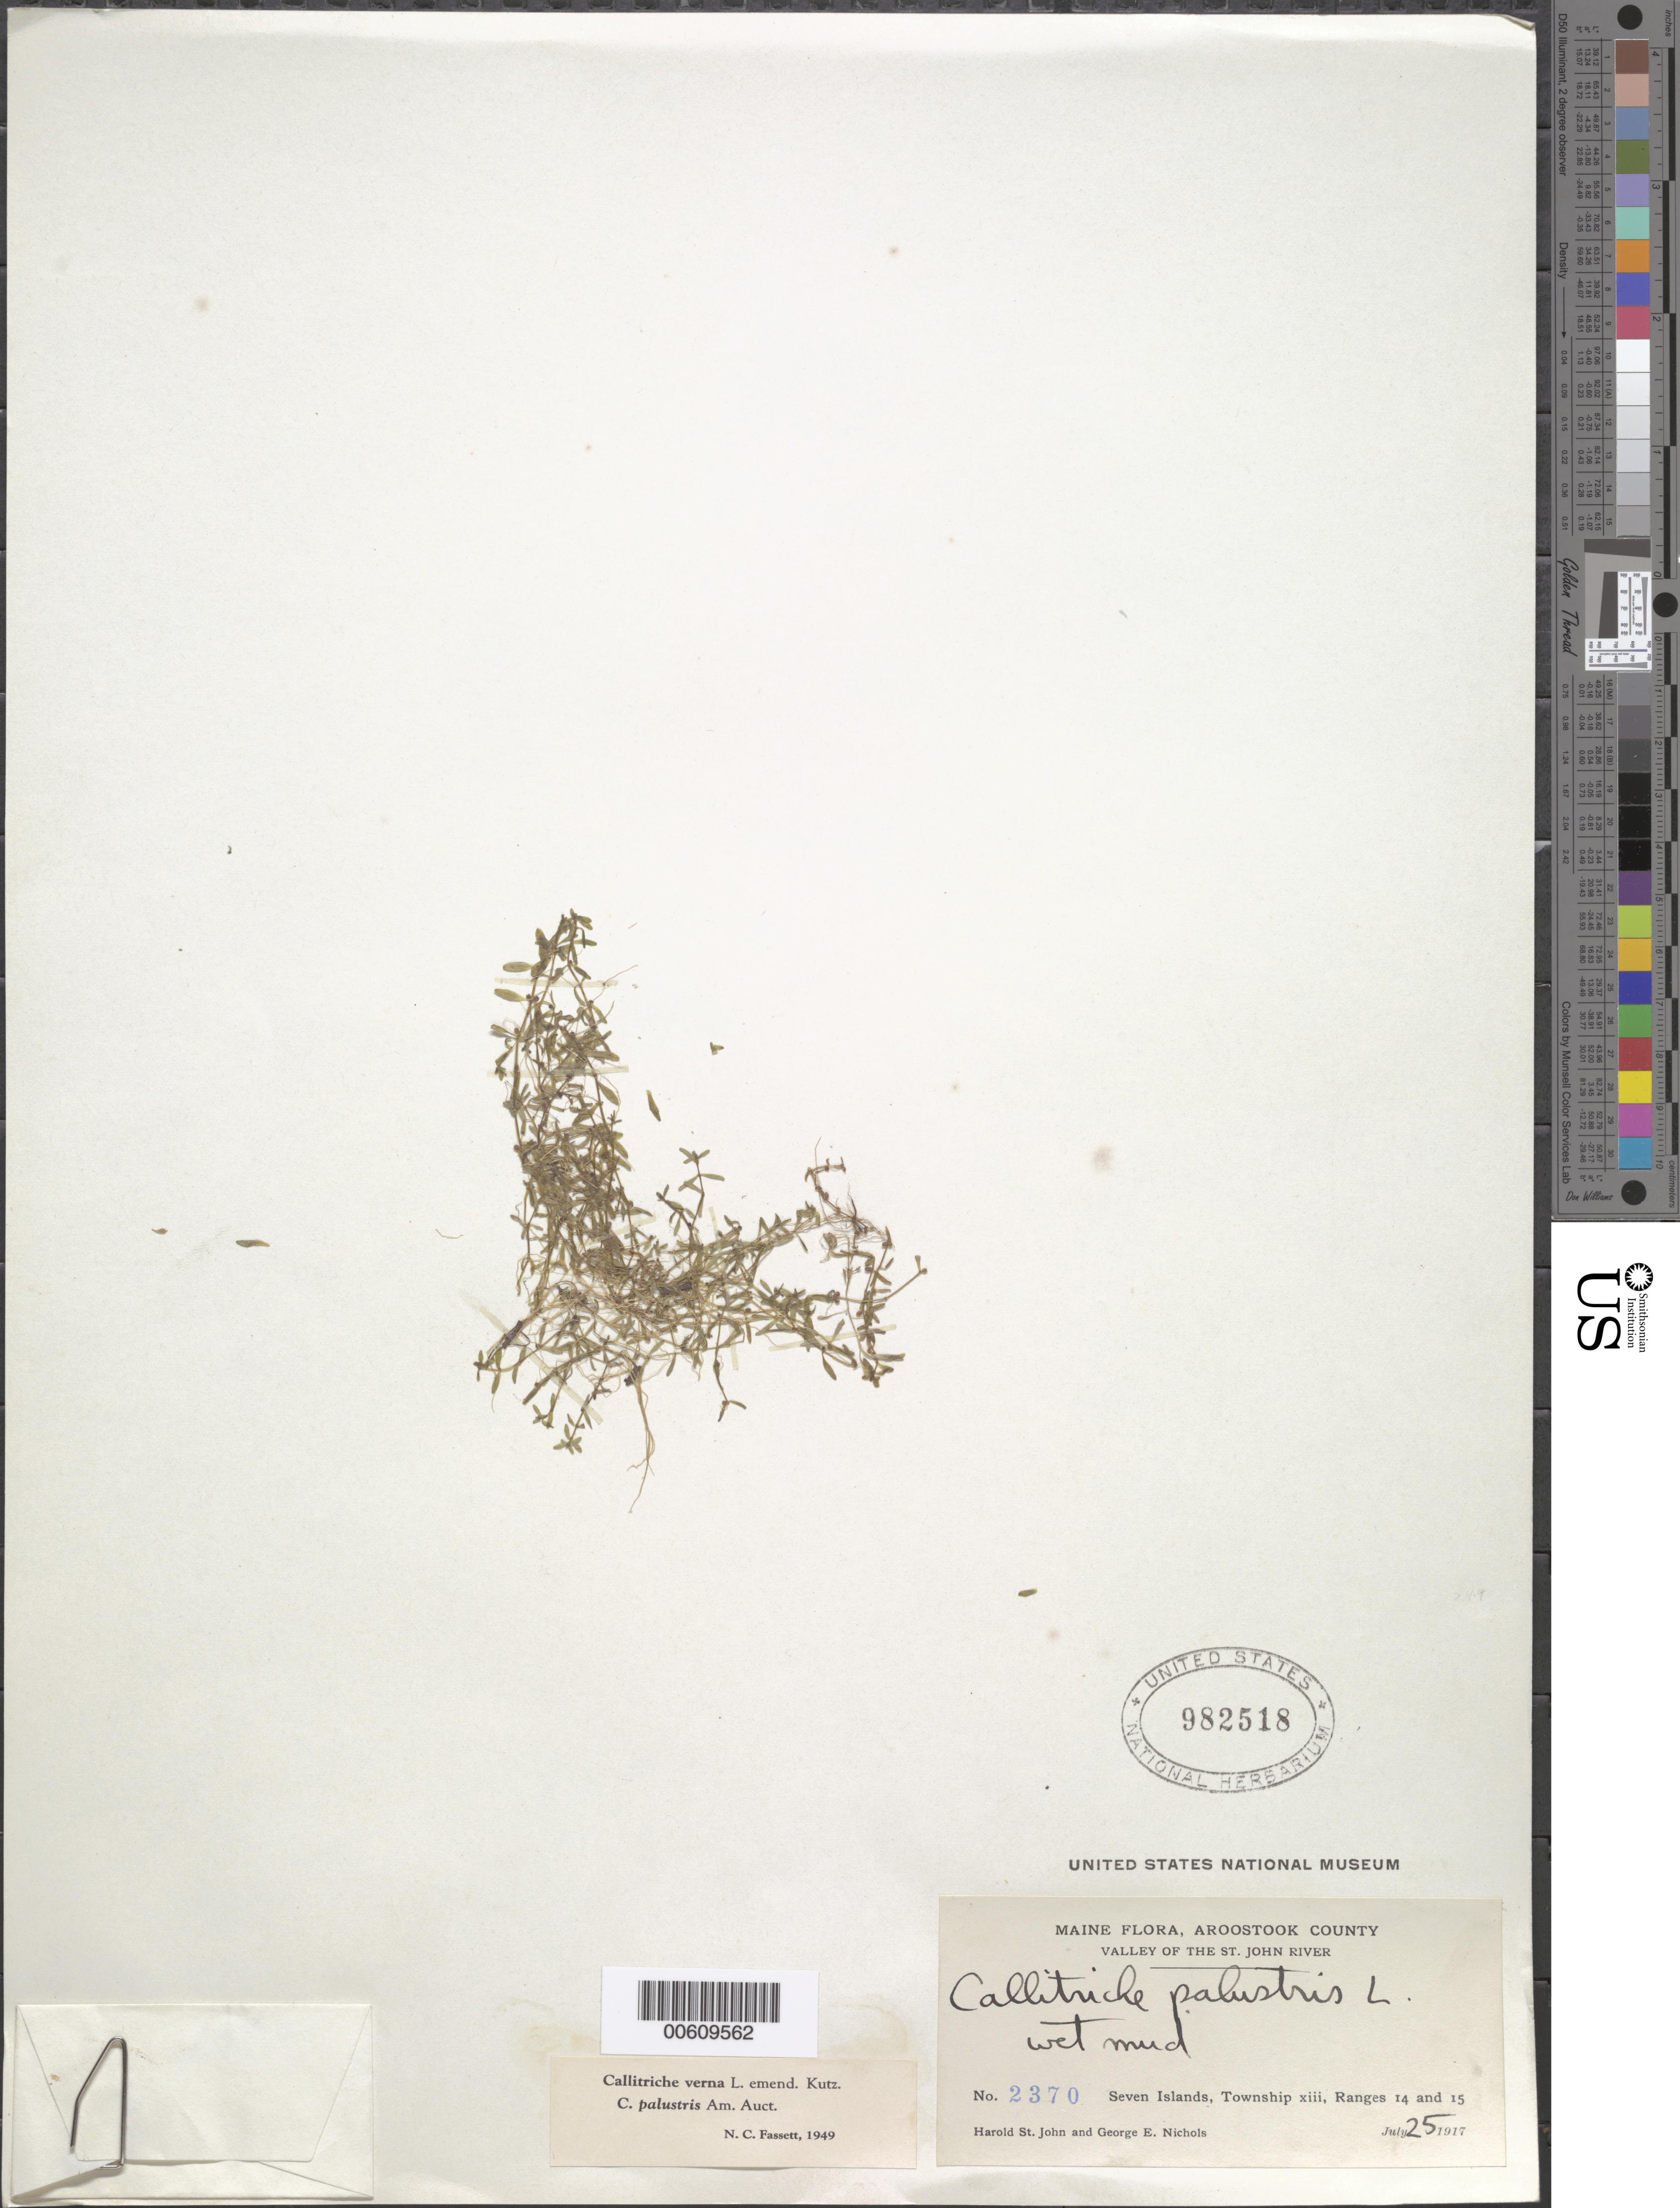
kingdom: Plantae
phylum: Tracheophyta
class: Magnoliopsida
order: Lamiales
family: Plantaginaceae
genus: Callitriche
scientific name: Callitriche verna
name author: L.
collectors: H. St. John & G. E. Nichols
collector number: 2370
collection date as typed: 25 Jul 1917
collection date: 1917-07-25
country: United States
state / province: Maine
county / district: Aroostook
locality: Seven Islands, valley of the St. John Rivers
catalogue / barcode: US 982518